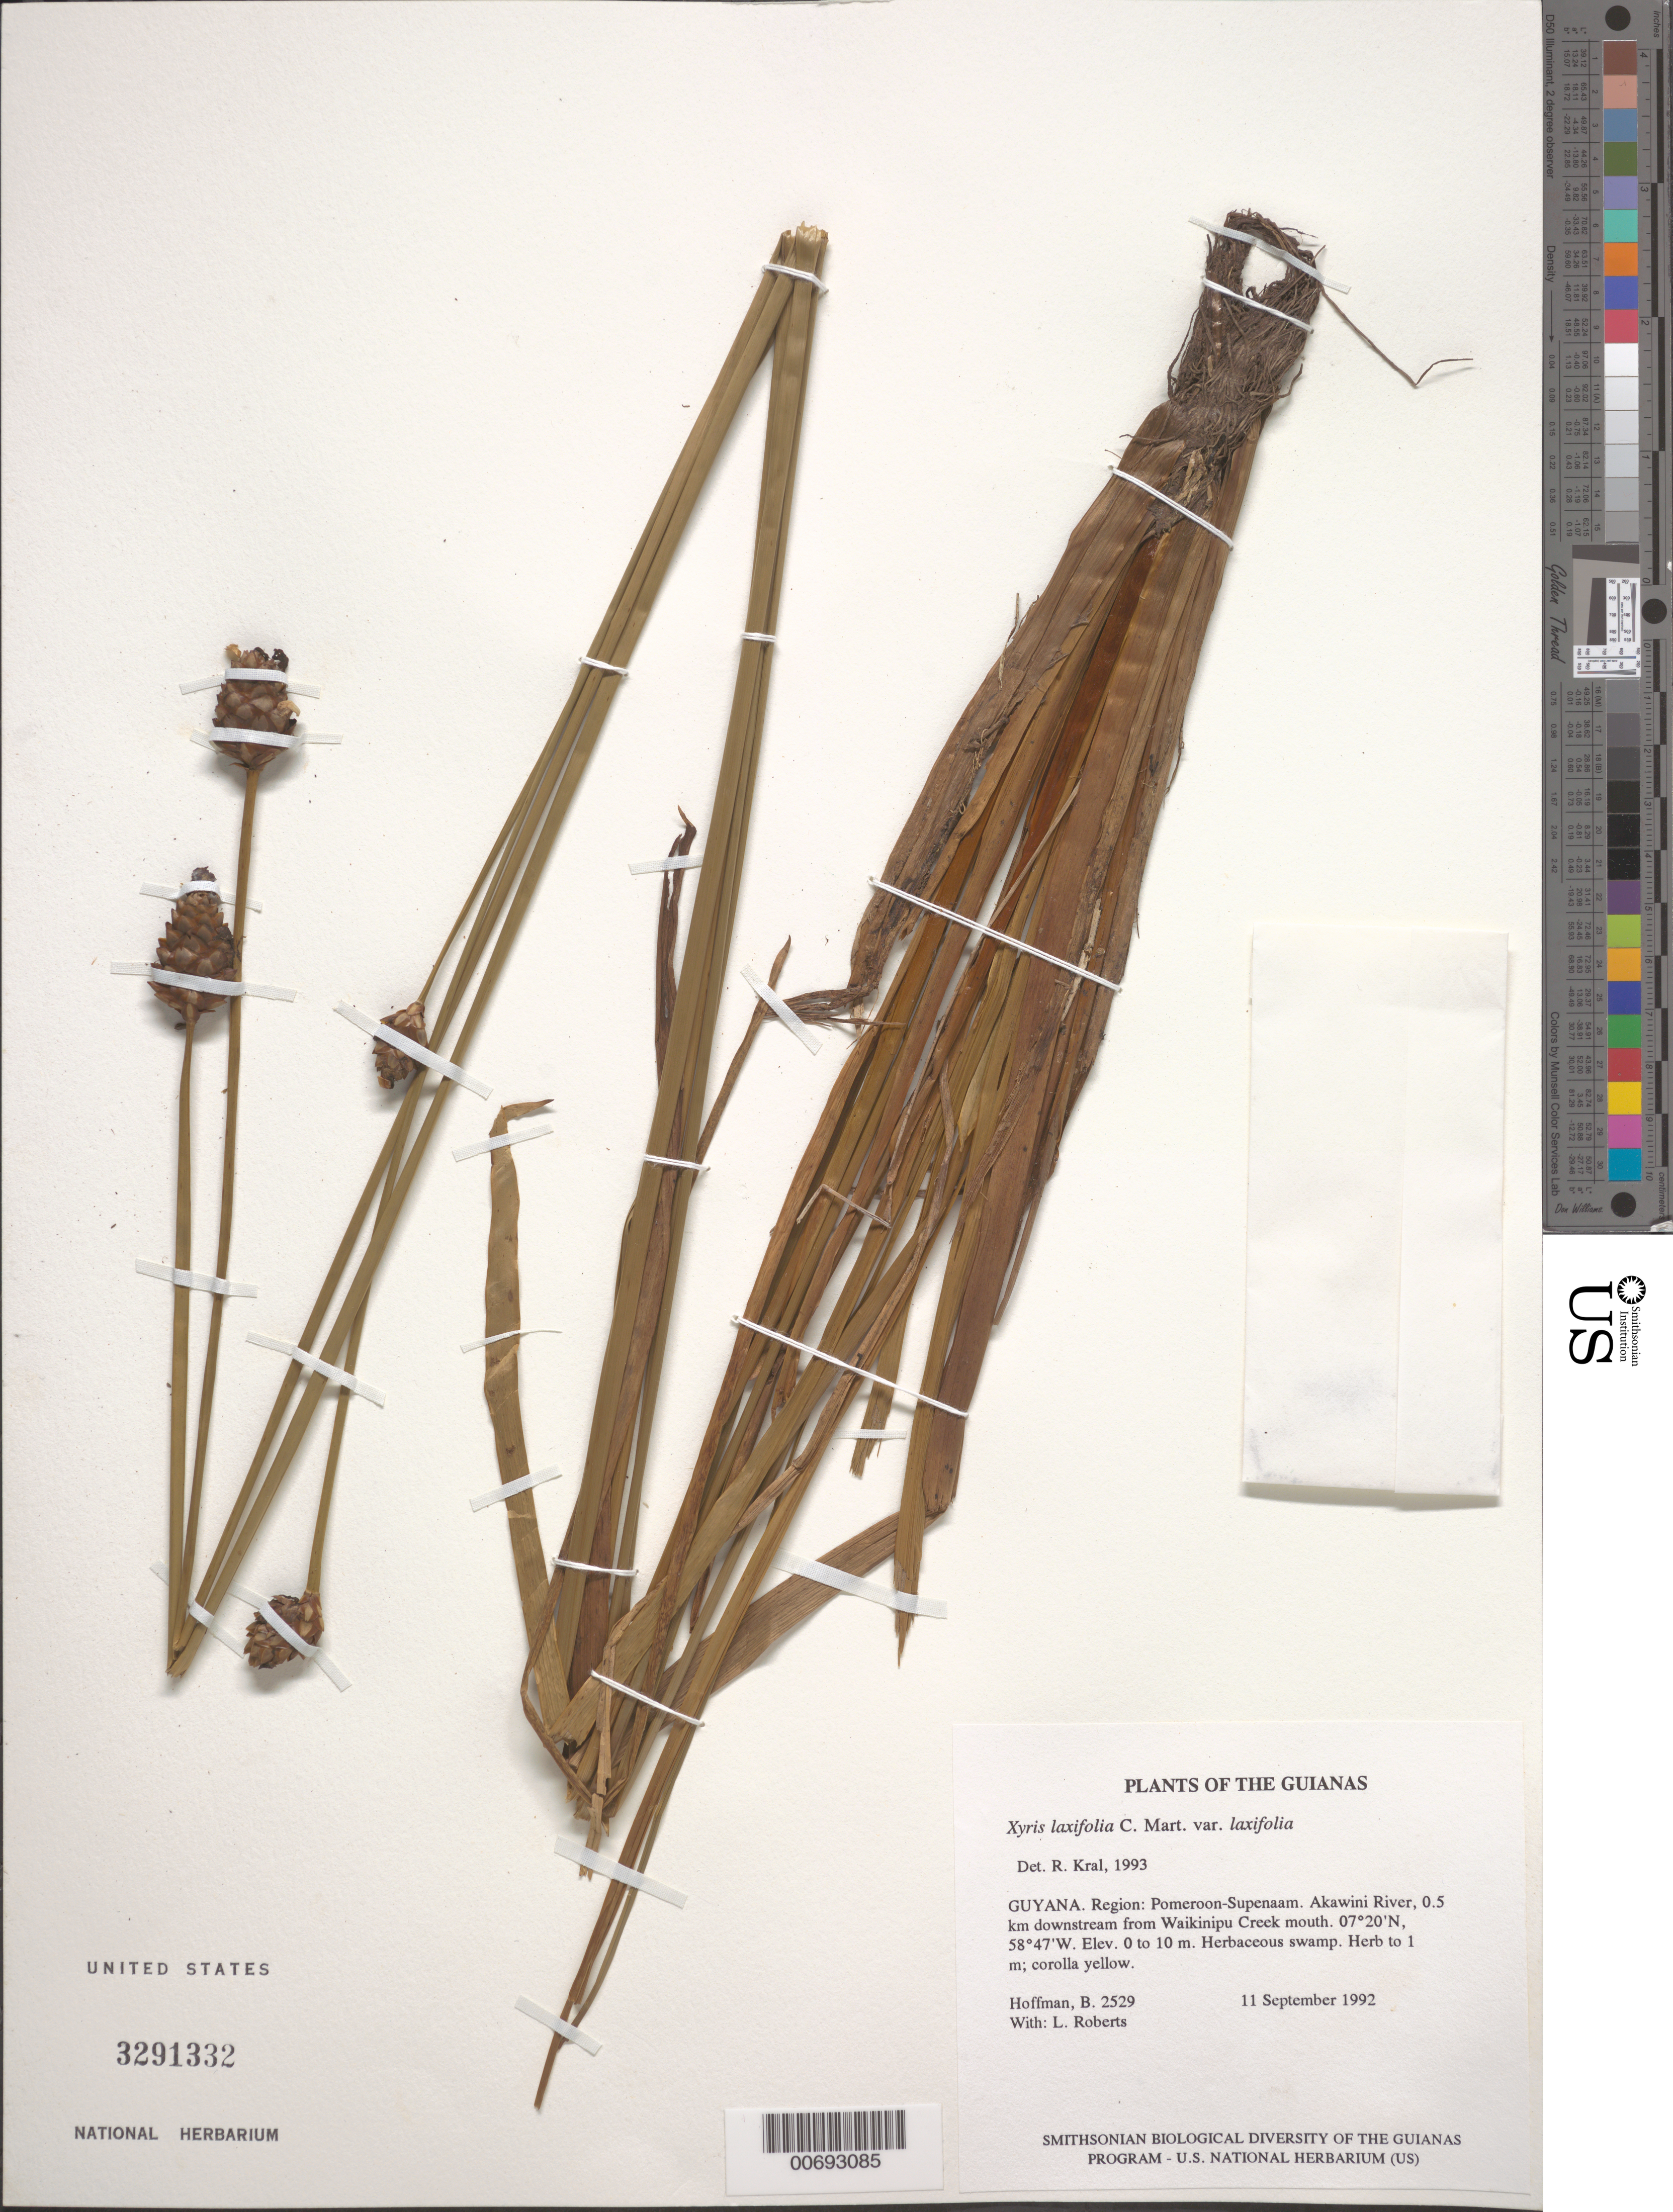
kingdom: Plantae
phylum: Tracheophyta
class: Liliopsida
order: Poales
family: Xyridaceae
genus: Xyris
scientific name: Xyris laxifolia var. laxifolia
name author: Mart.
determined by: Kral, Robert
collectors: B. Hoffman & L. Roberts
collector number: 2529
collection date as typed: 11 September 1992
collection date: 1992-09-11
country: Guyana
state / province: Pomeroon-Supenaam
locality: Akawini River, 0.5 km downstream from Waikinipu Creek mouth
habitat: Herbaceous swamp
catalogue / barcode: US 3291332